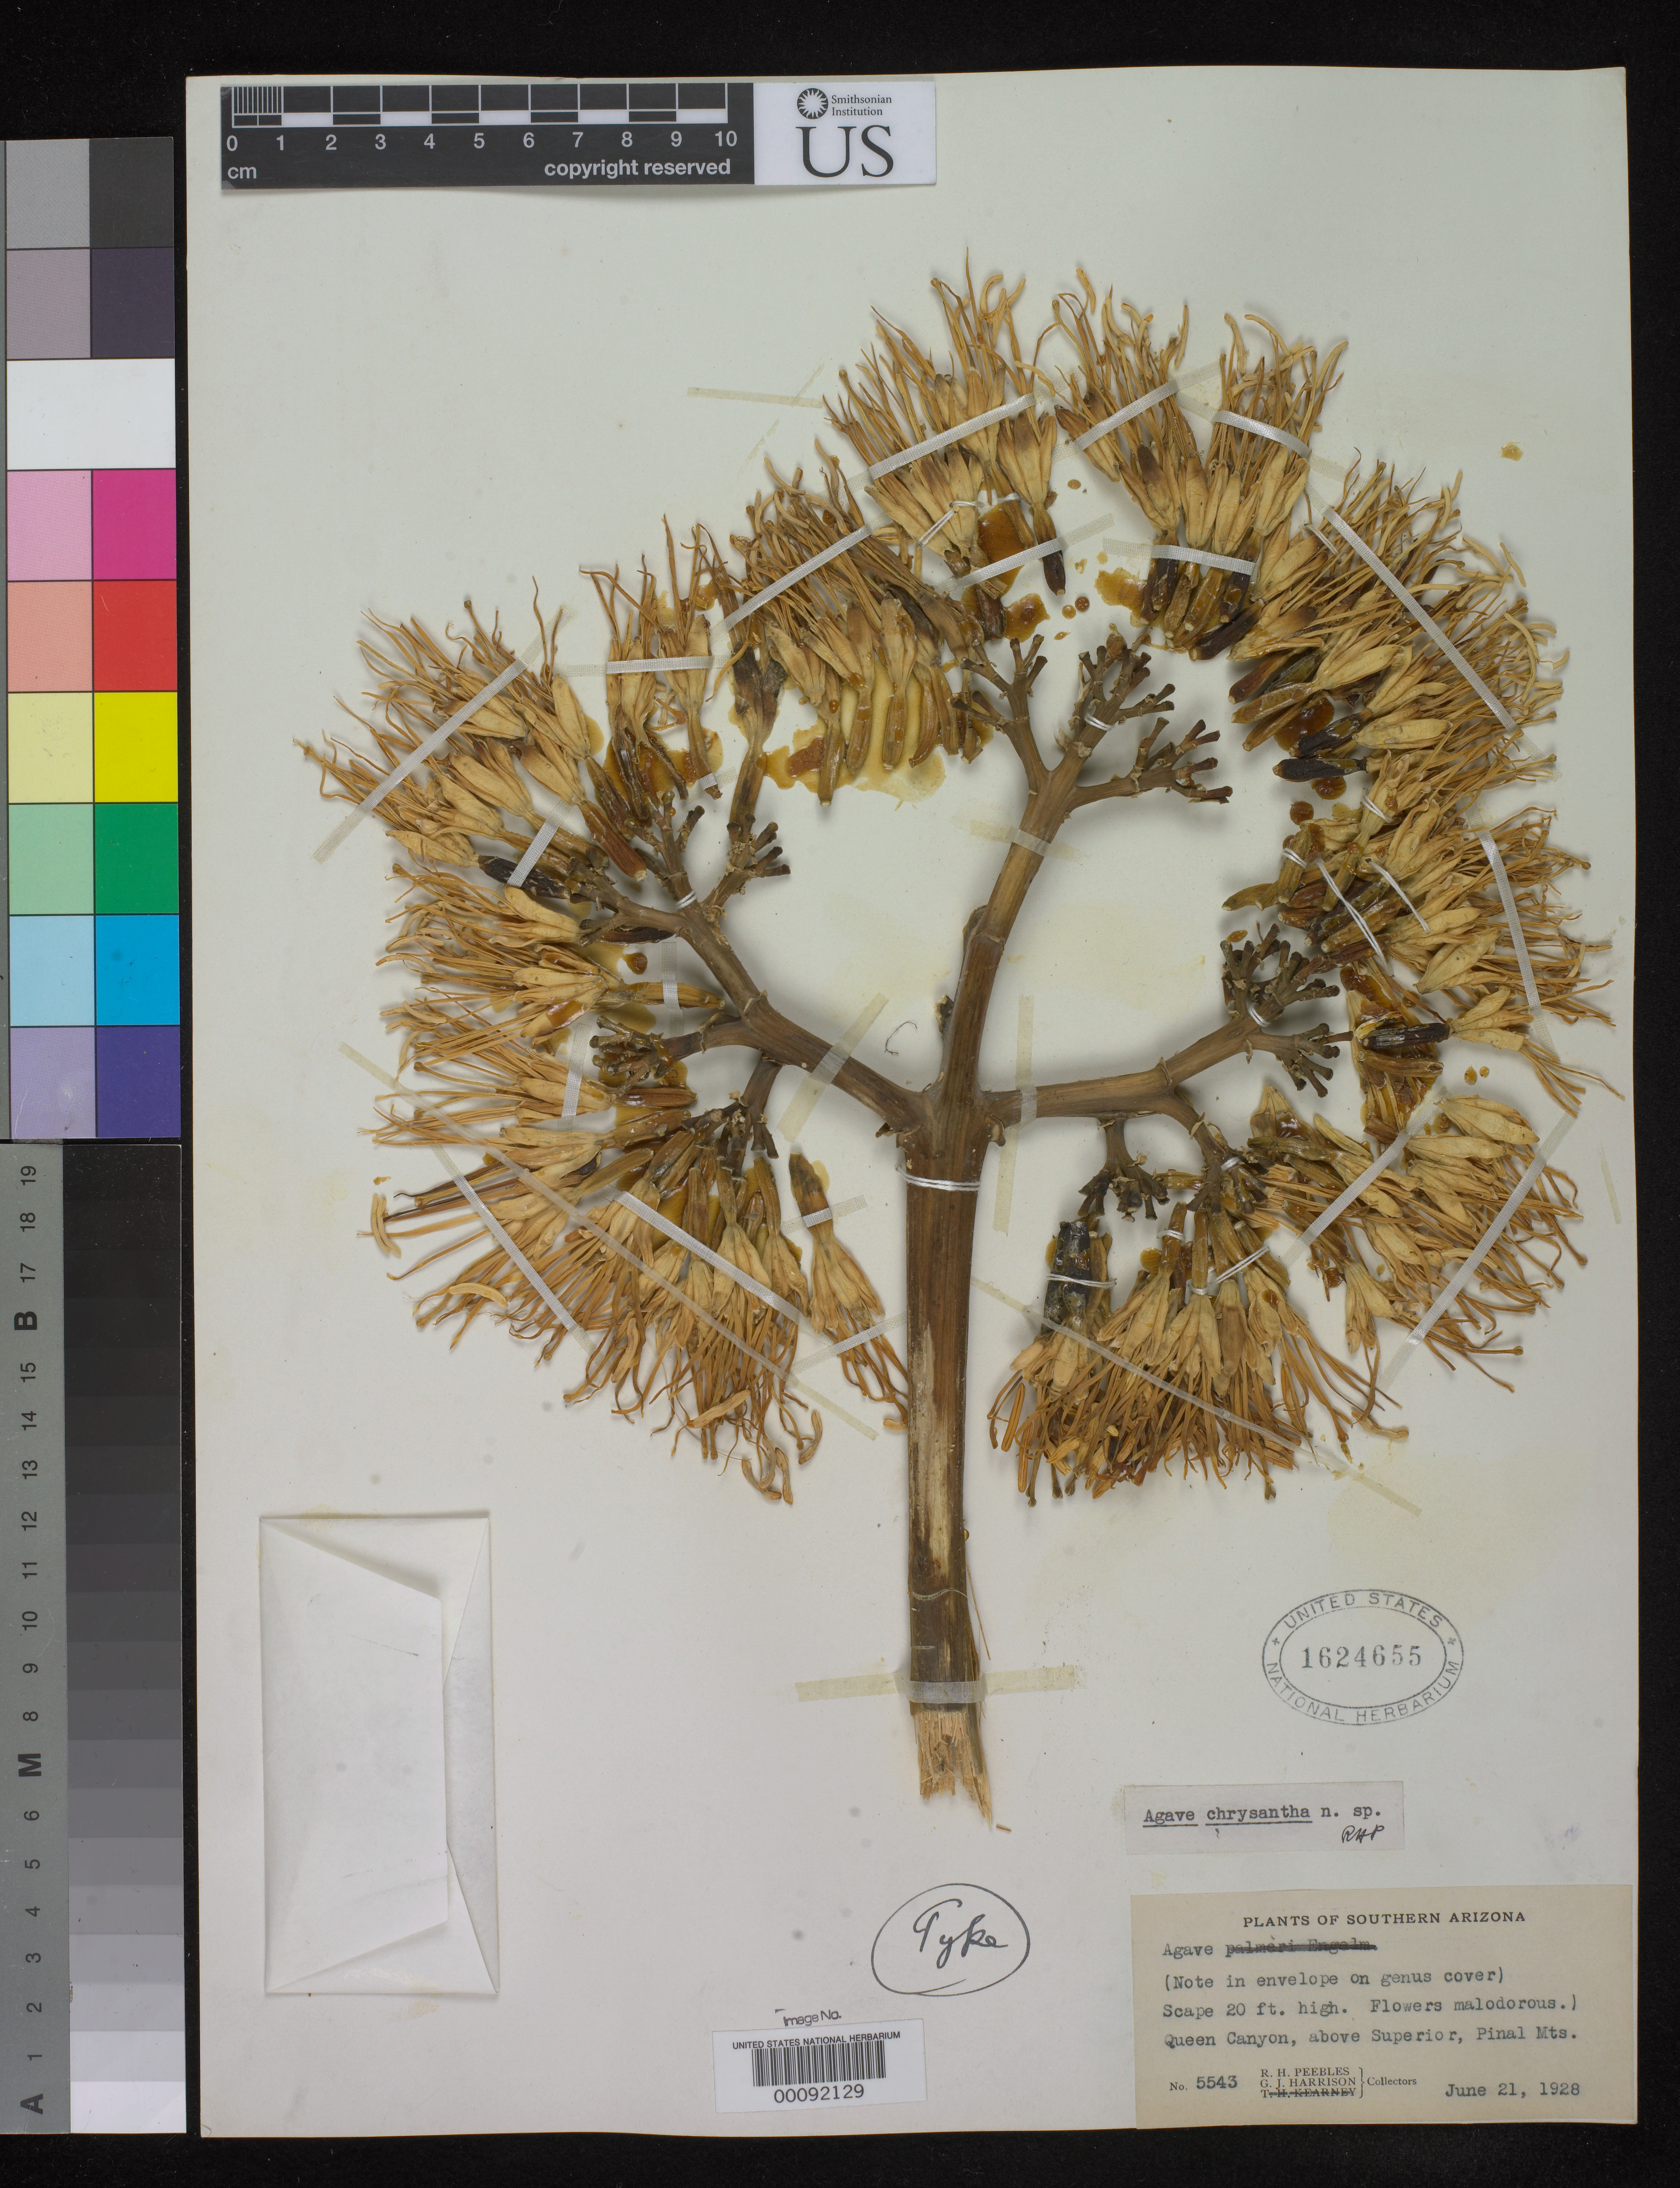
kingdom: Plantae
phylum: Tracheophyta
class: Liliopsida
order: Asparagales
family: Asparagaceae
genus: Agave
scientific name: Agave chrysantha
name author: Peebles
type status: Holotype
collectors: R. H. Peebles & G. J. Harrison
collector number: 5543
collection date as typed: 21 Jun 1928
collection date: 1928-06-21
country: United States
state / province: Arizona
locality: Pinal Mts above Superior, Queen Canyon.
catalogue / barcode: US 1624655